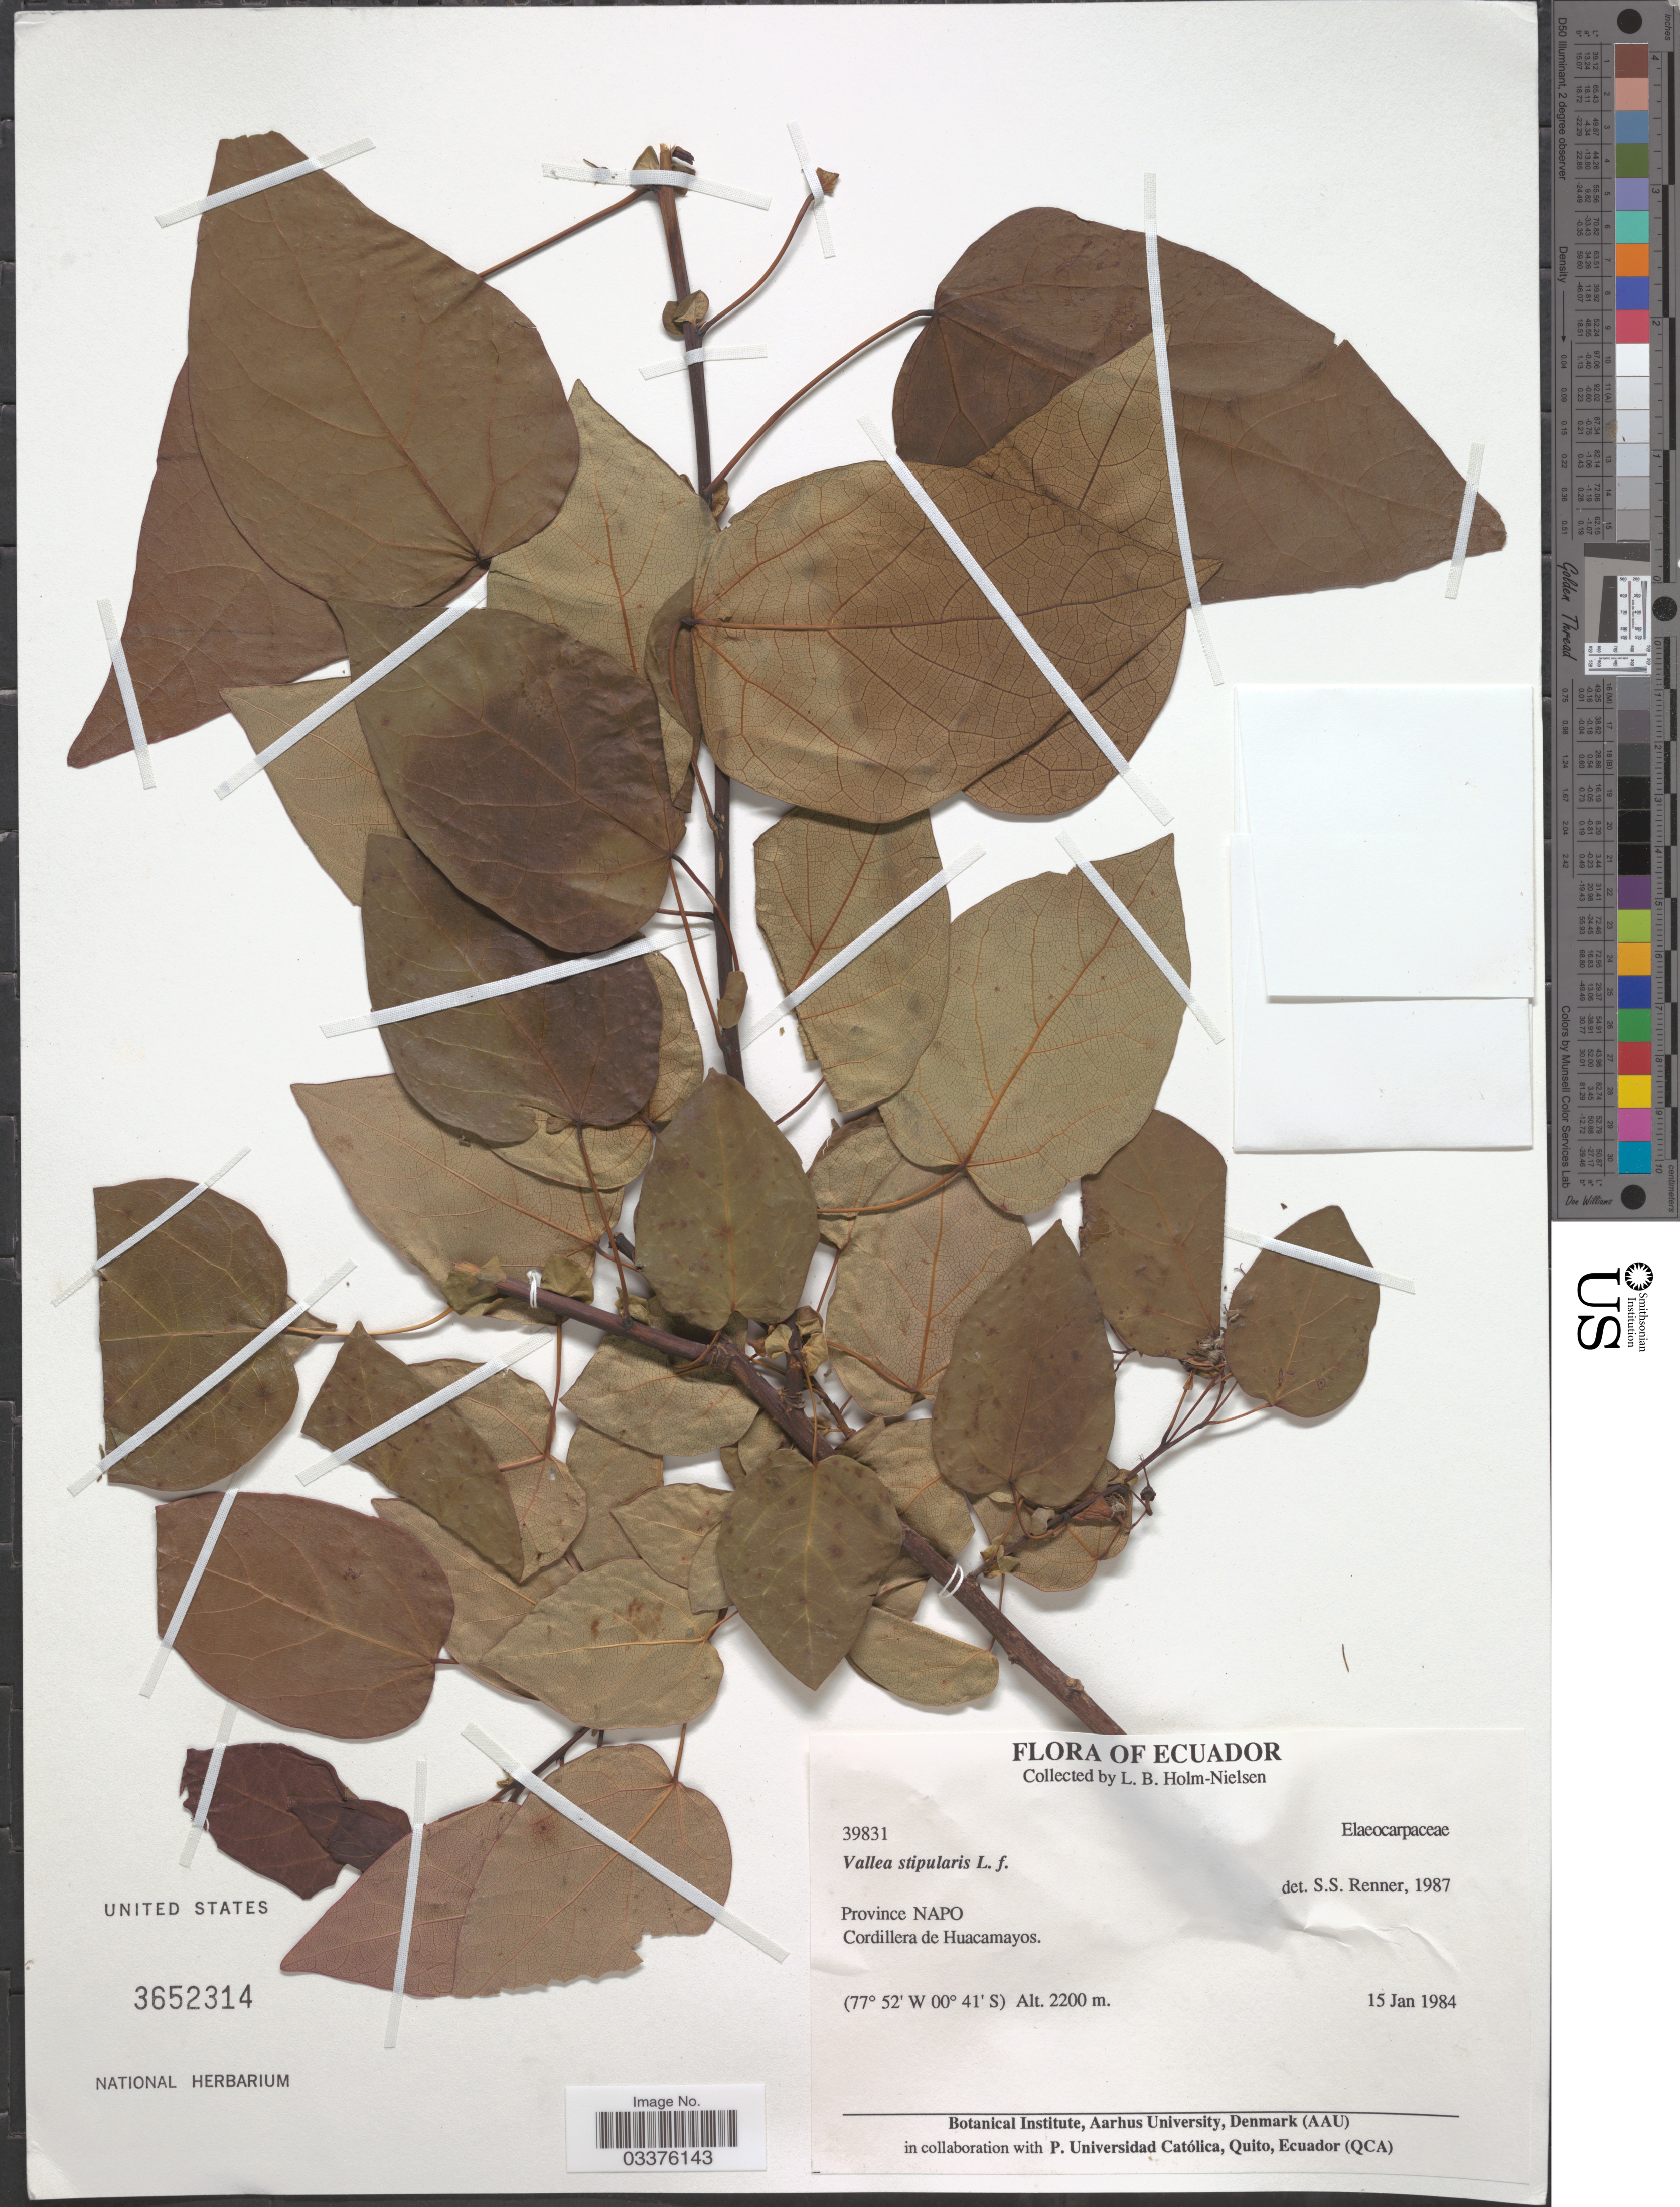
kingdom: Plantae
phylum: Tracheophyta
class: Magnoliopsida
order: Oxalidales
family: Elaeocarpaceae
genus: Vallea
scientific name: Vallea pubescens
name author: Kunth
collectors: L. B. Holm-Nielsen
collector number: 39831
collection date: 1984-01-15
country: Ecuador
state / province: Napo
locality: Cordillera de Huacamayos.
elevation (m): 2200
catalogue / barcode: US 3652314